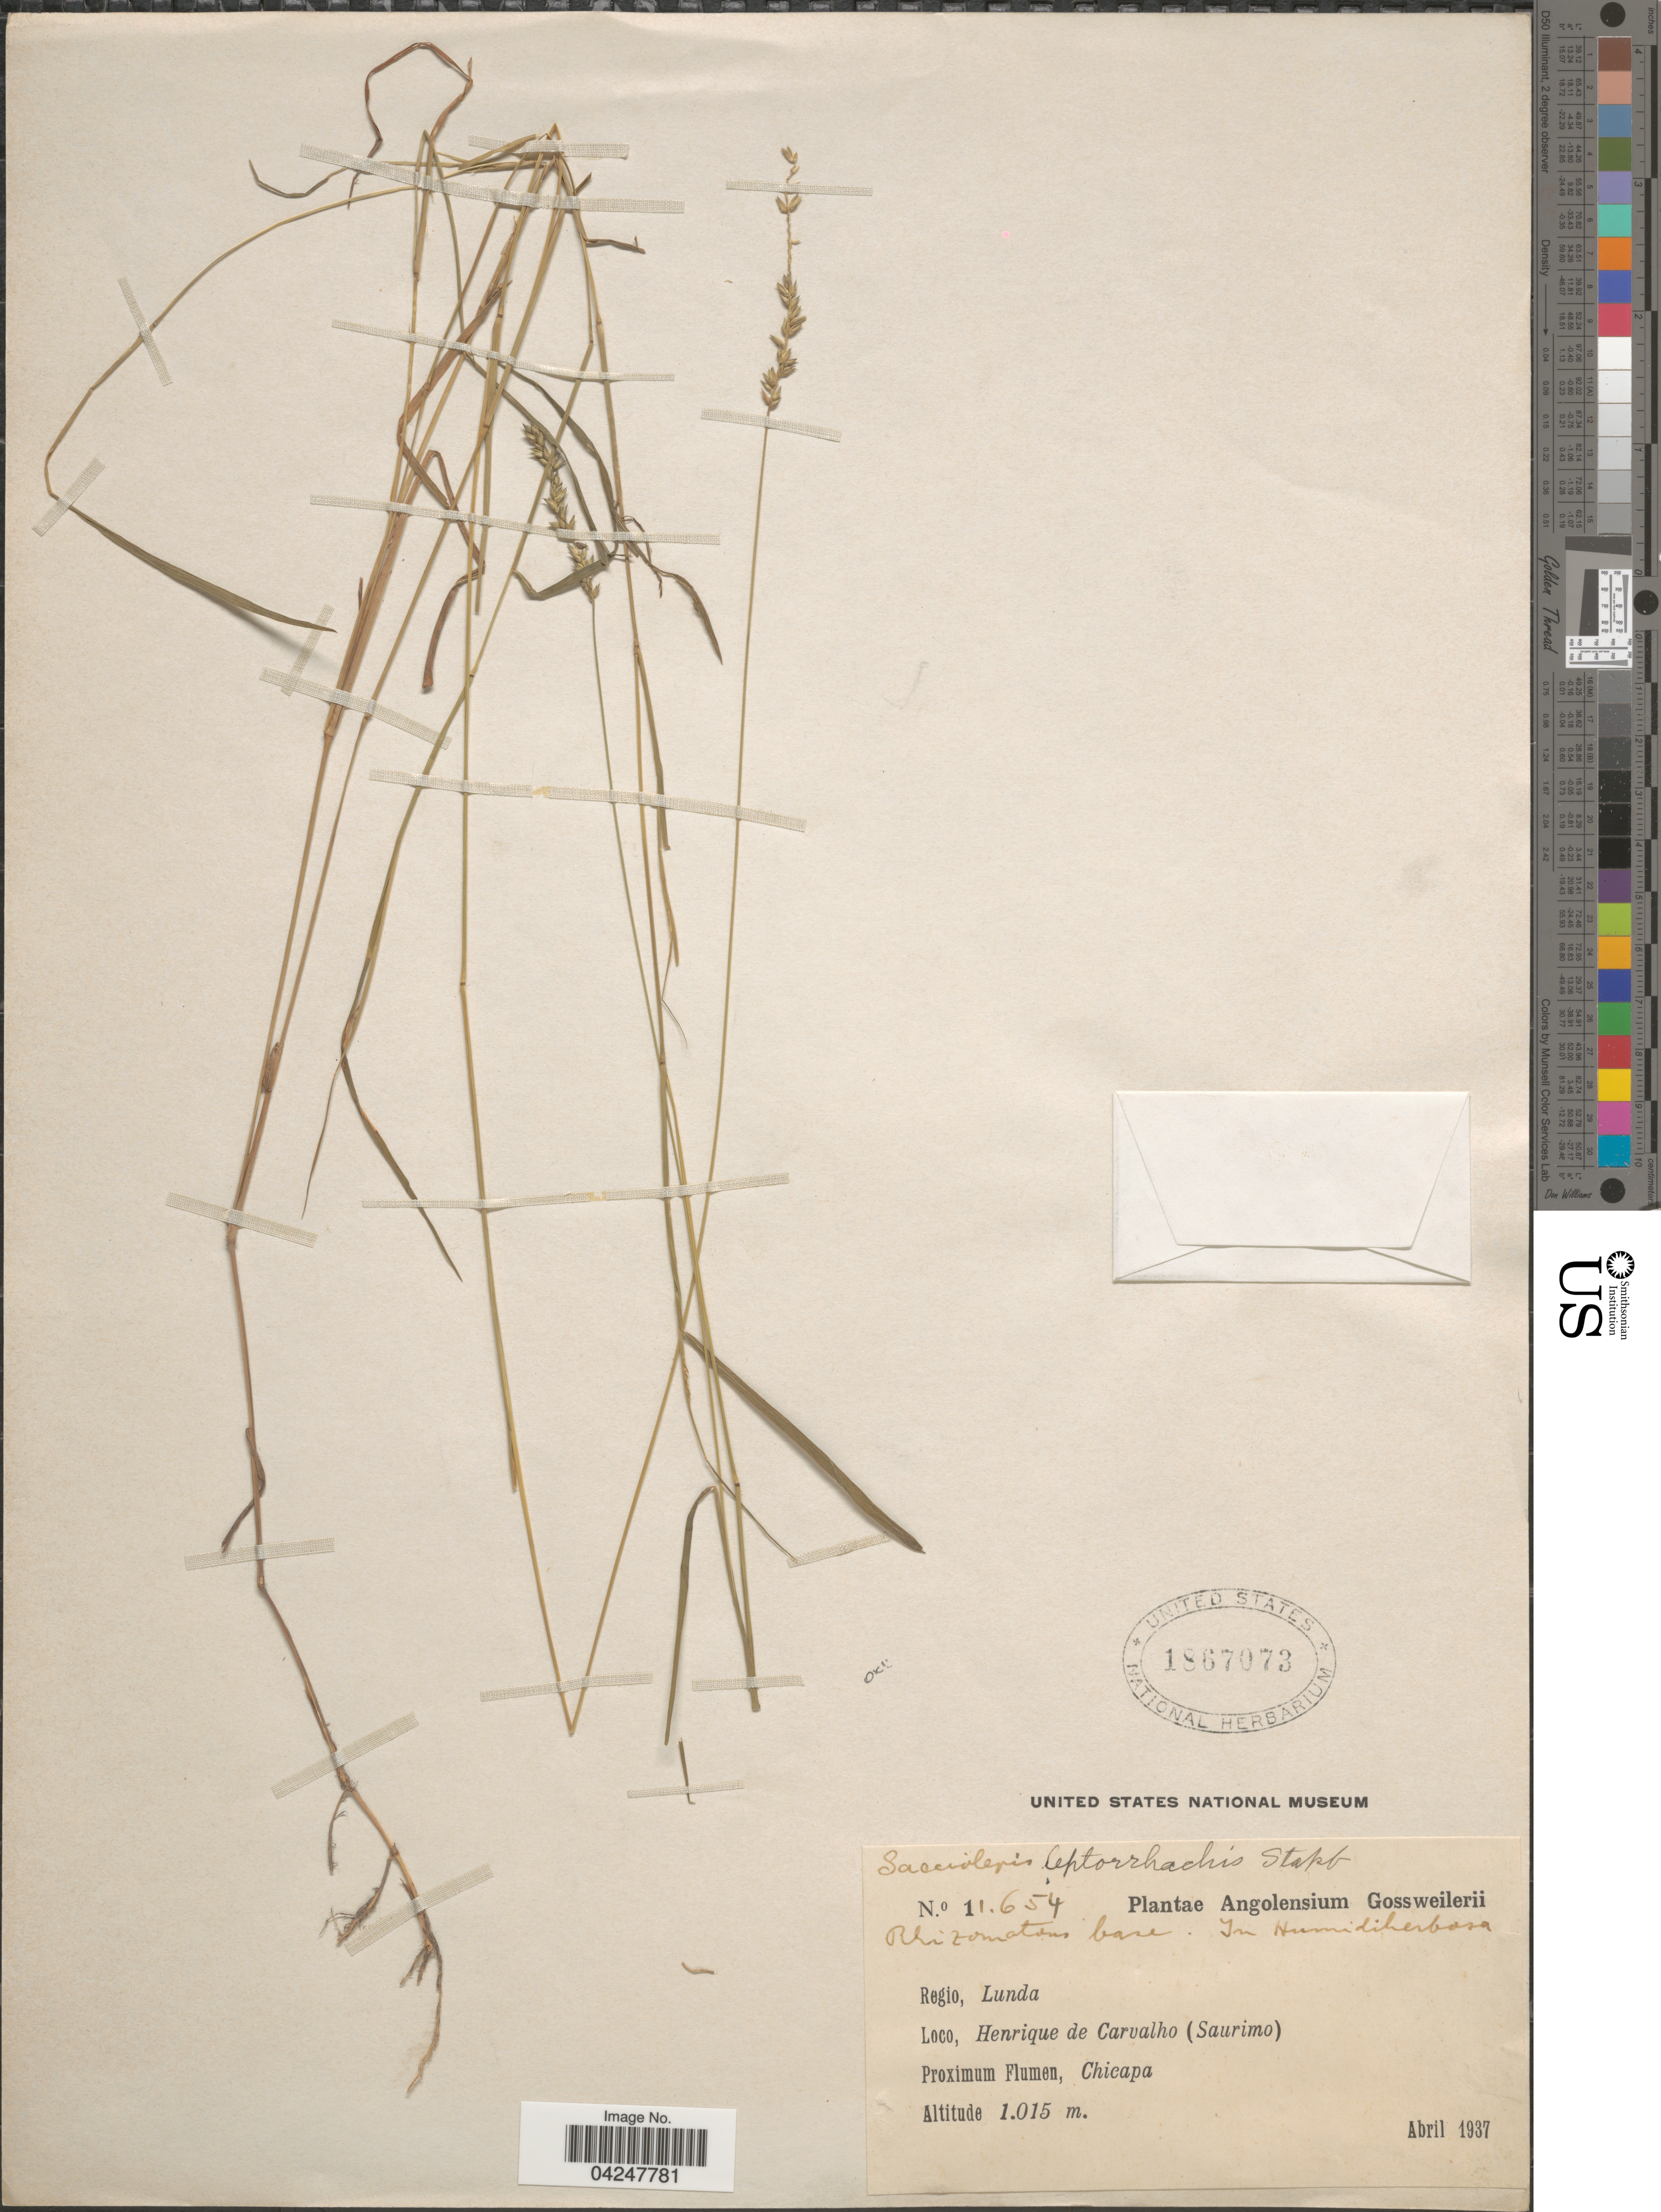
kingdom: Plantae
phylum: Tracheophyta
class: Liliopsida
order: Poales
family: Poaceae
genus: Sacciolepis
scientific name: Sacciolepis leptorrhachis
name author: Stapf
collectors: -. Gossweiler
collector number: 11654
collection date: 1937-04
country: Angola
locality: Regio, Lunda. Henrique de Carvalho (Saurimo). Proximum Flumen Chicapa.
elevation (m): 1015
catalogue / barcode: US 1867073